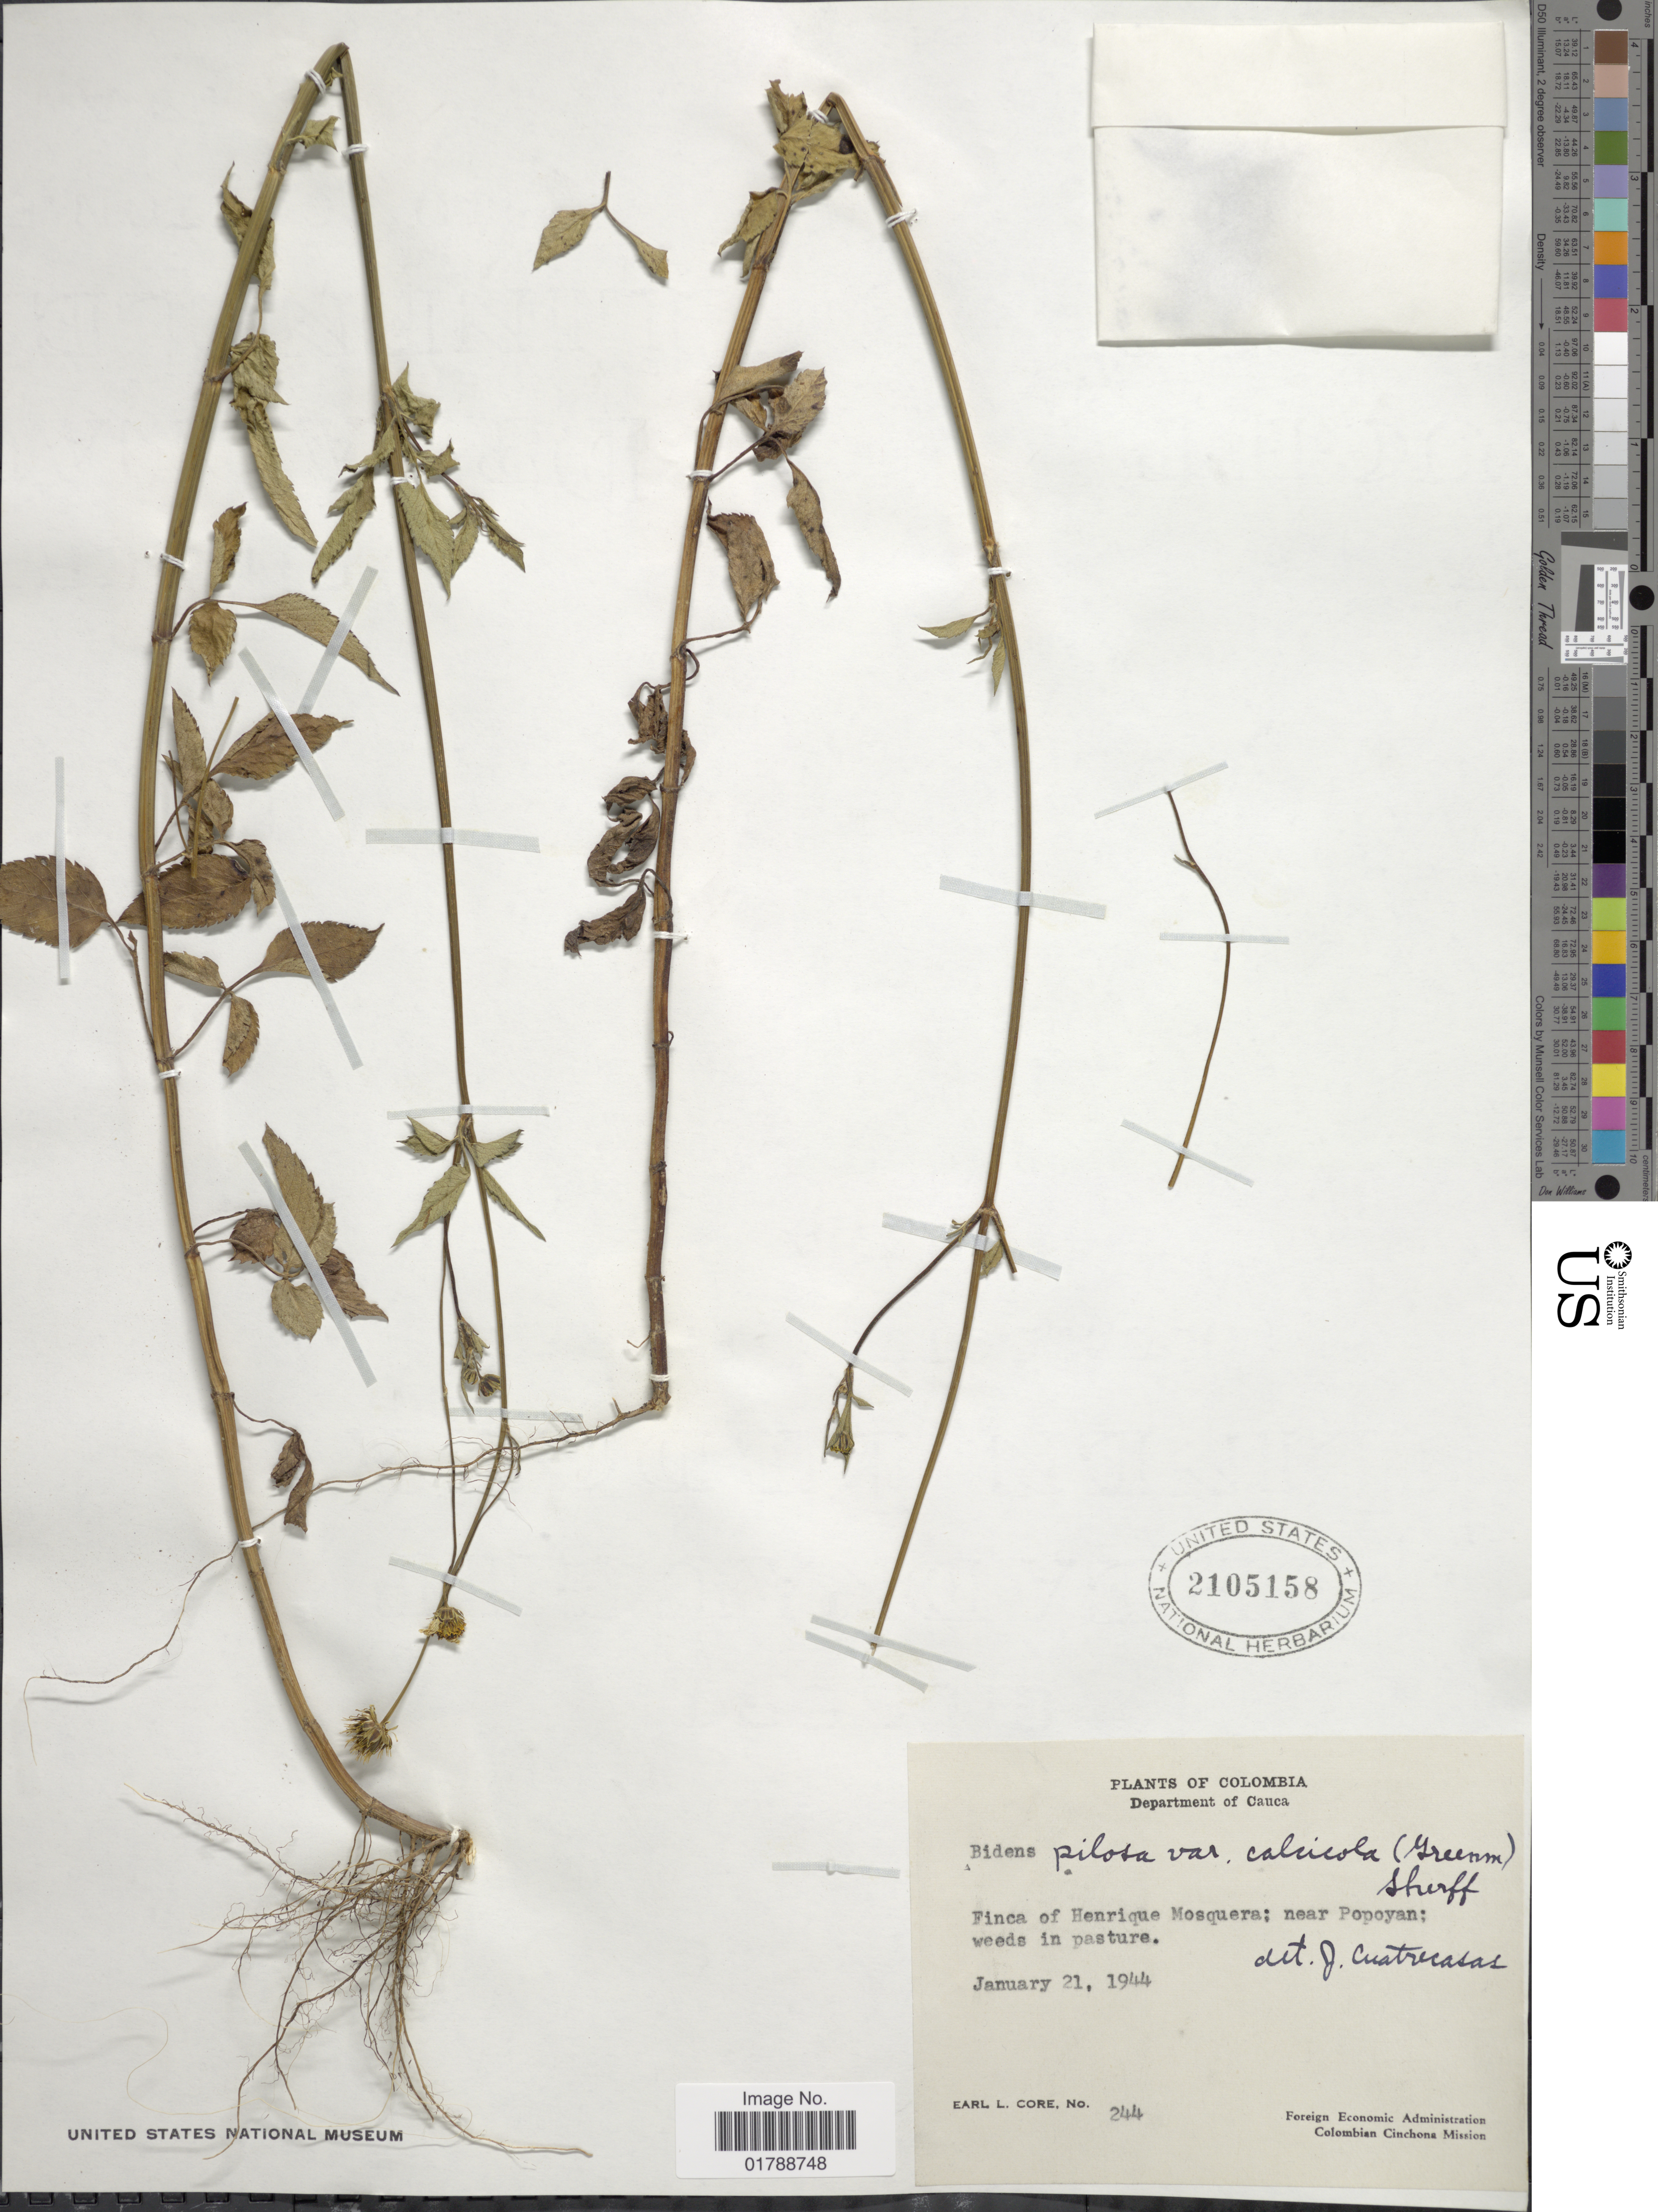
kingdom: Plantae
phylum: Tracheophyta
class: Magnoliopsida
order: Asterales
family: Asteraceae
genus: Bidens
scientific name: Bidens pilosa var. calcicola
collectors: E. L. Core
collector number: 244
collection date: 1944-01-21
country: Colombia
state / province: Cauca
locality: Finca of Henrique Mosquera; near Popoyan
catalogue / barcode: US 2105158